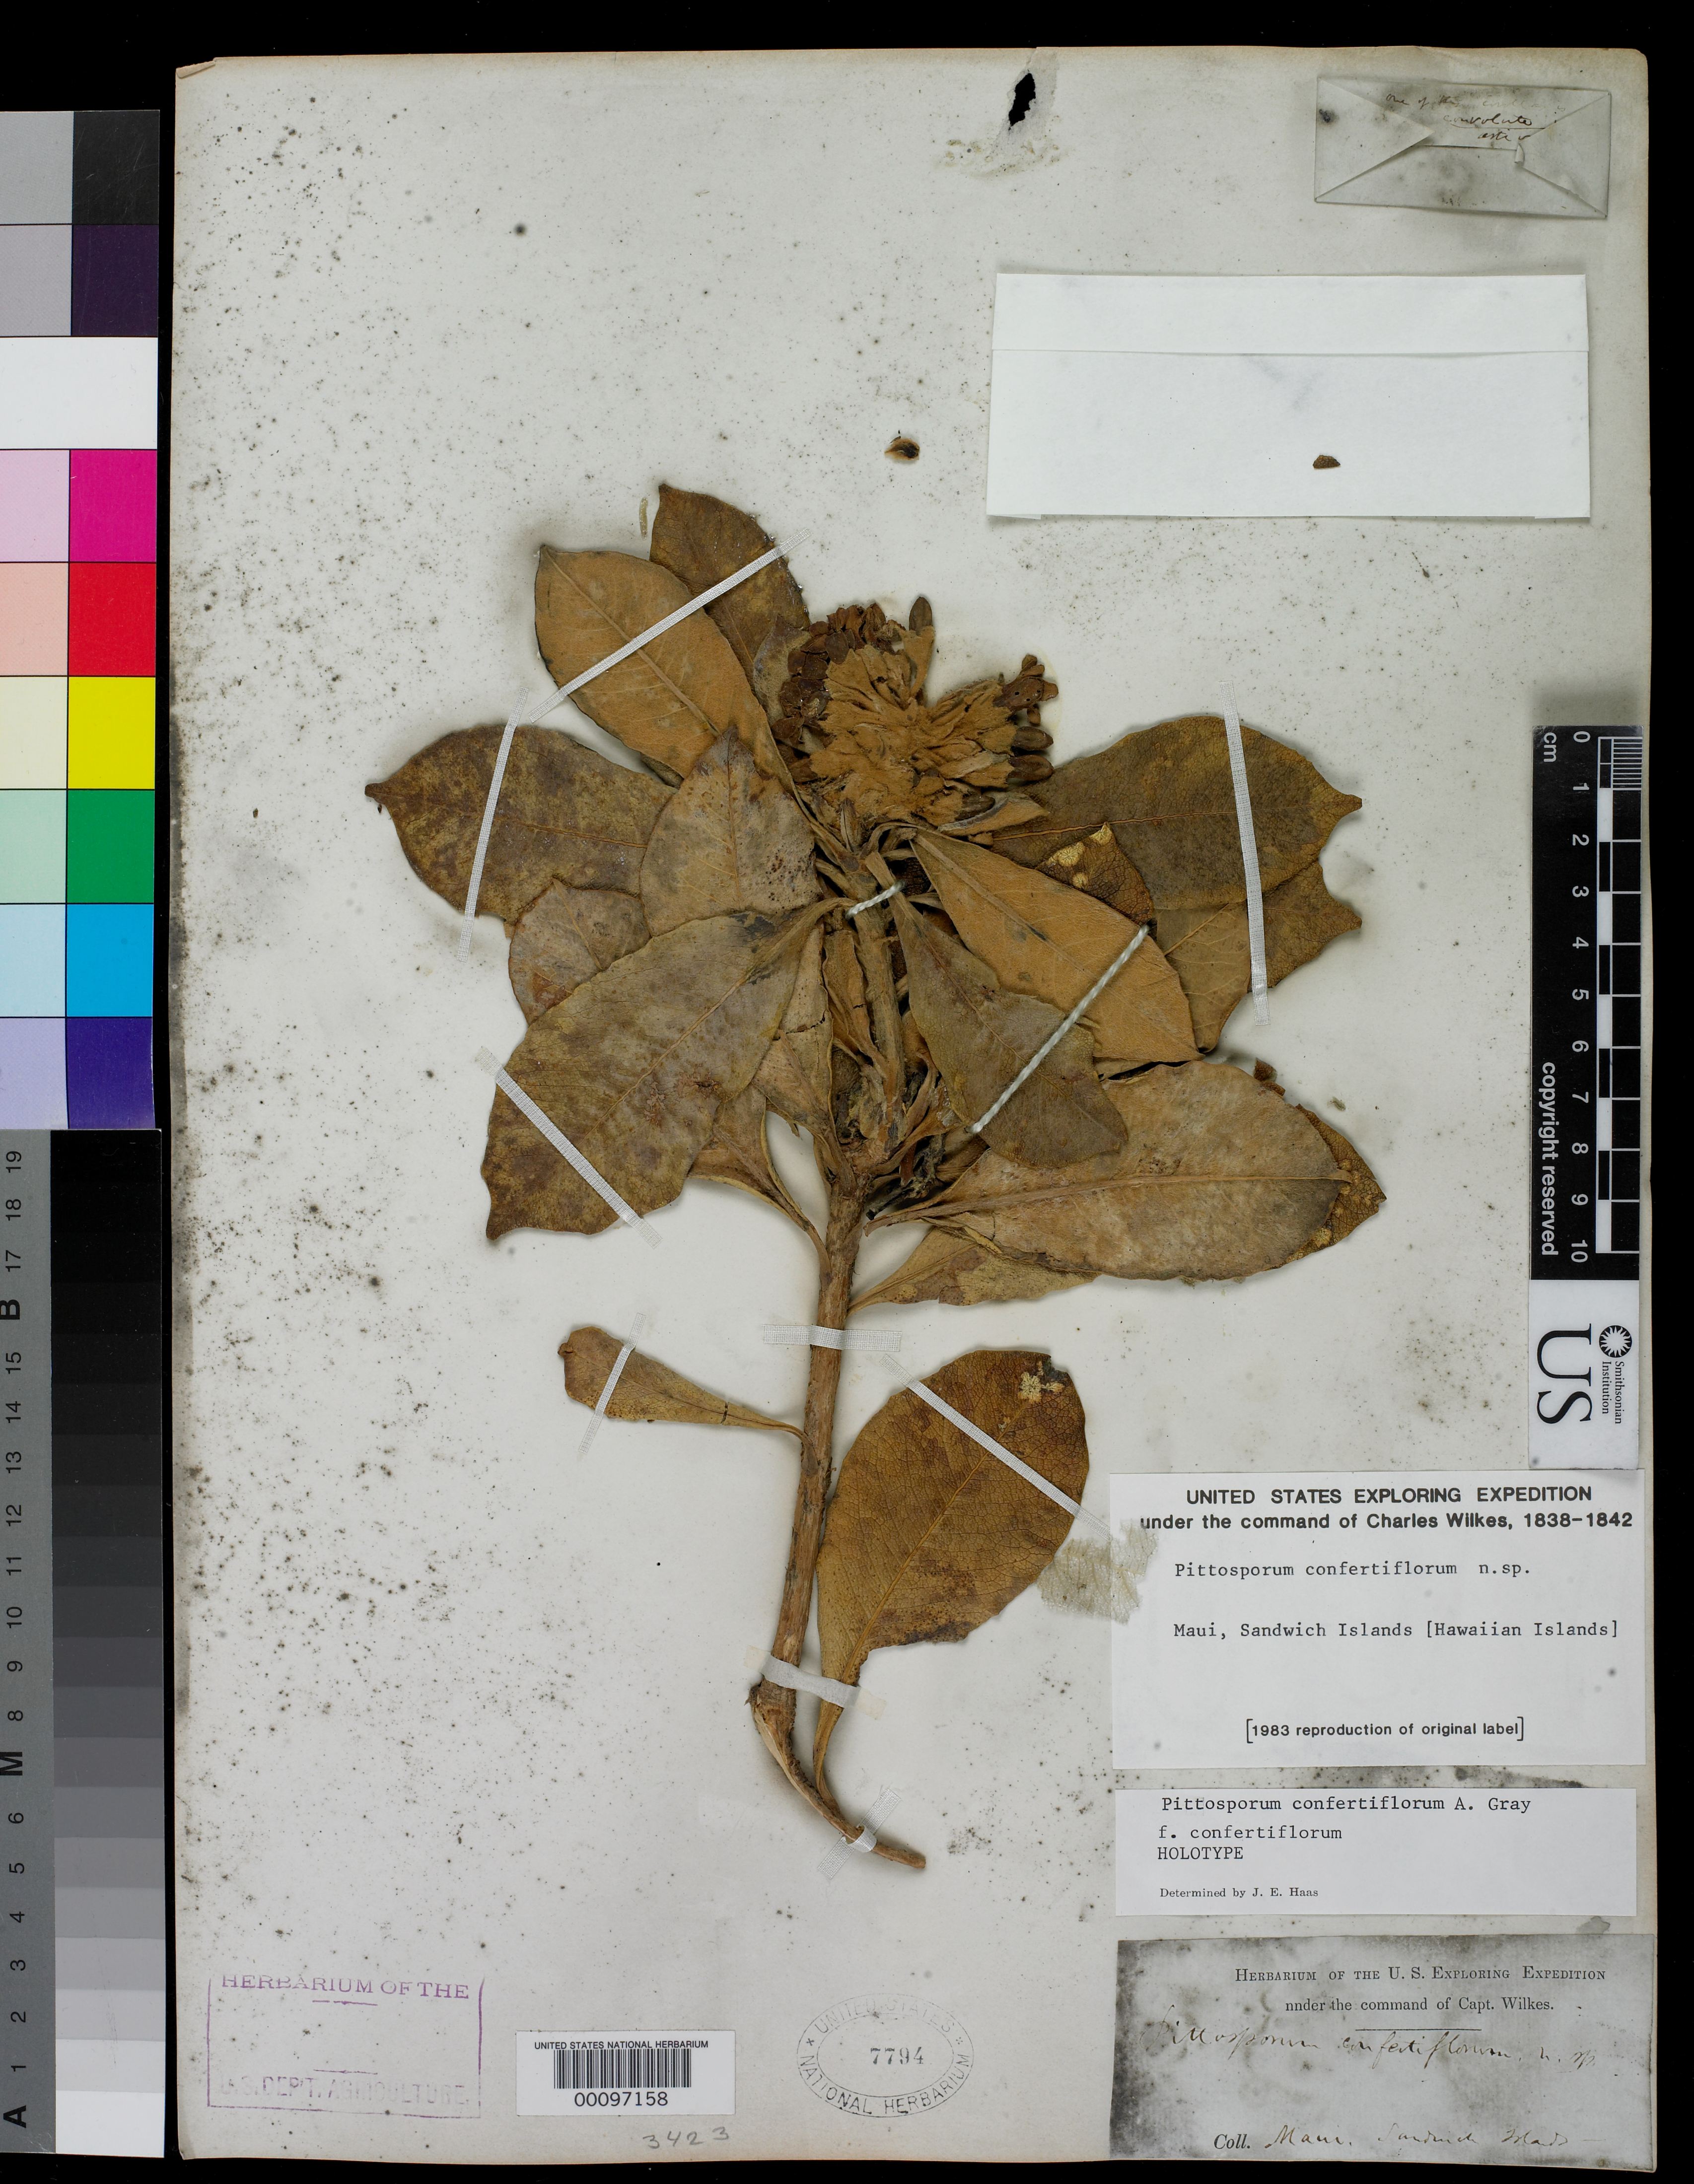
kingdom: Plantae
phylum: Tracheophyta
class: Magnoliopsida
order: Apiales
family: Pittosporaceae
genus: Pittosporum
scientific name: Pittosporum confertiflorum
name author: A. Gray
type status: Lectotype; Type Collection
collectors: Wilkes Explor. Exped.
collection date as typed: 1838 to -- --- 1842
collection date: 1838/1842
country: United States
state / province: Hawaii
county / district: Maui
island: Maui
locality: Haleakala.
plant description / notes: One of two original duplicates from the U.S.D.A. Herbarium; USNH 7794 annotated as "holotype" and USNH 7793 as "isotype" by J.E. Haas (undated).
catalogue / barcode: US 7794